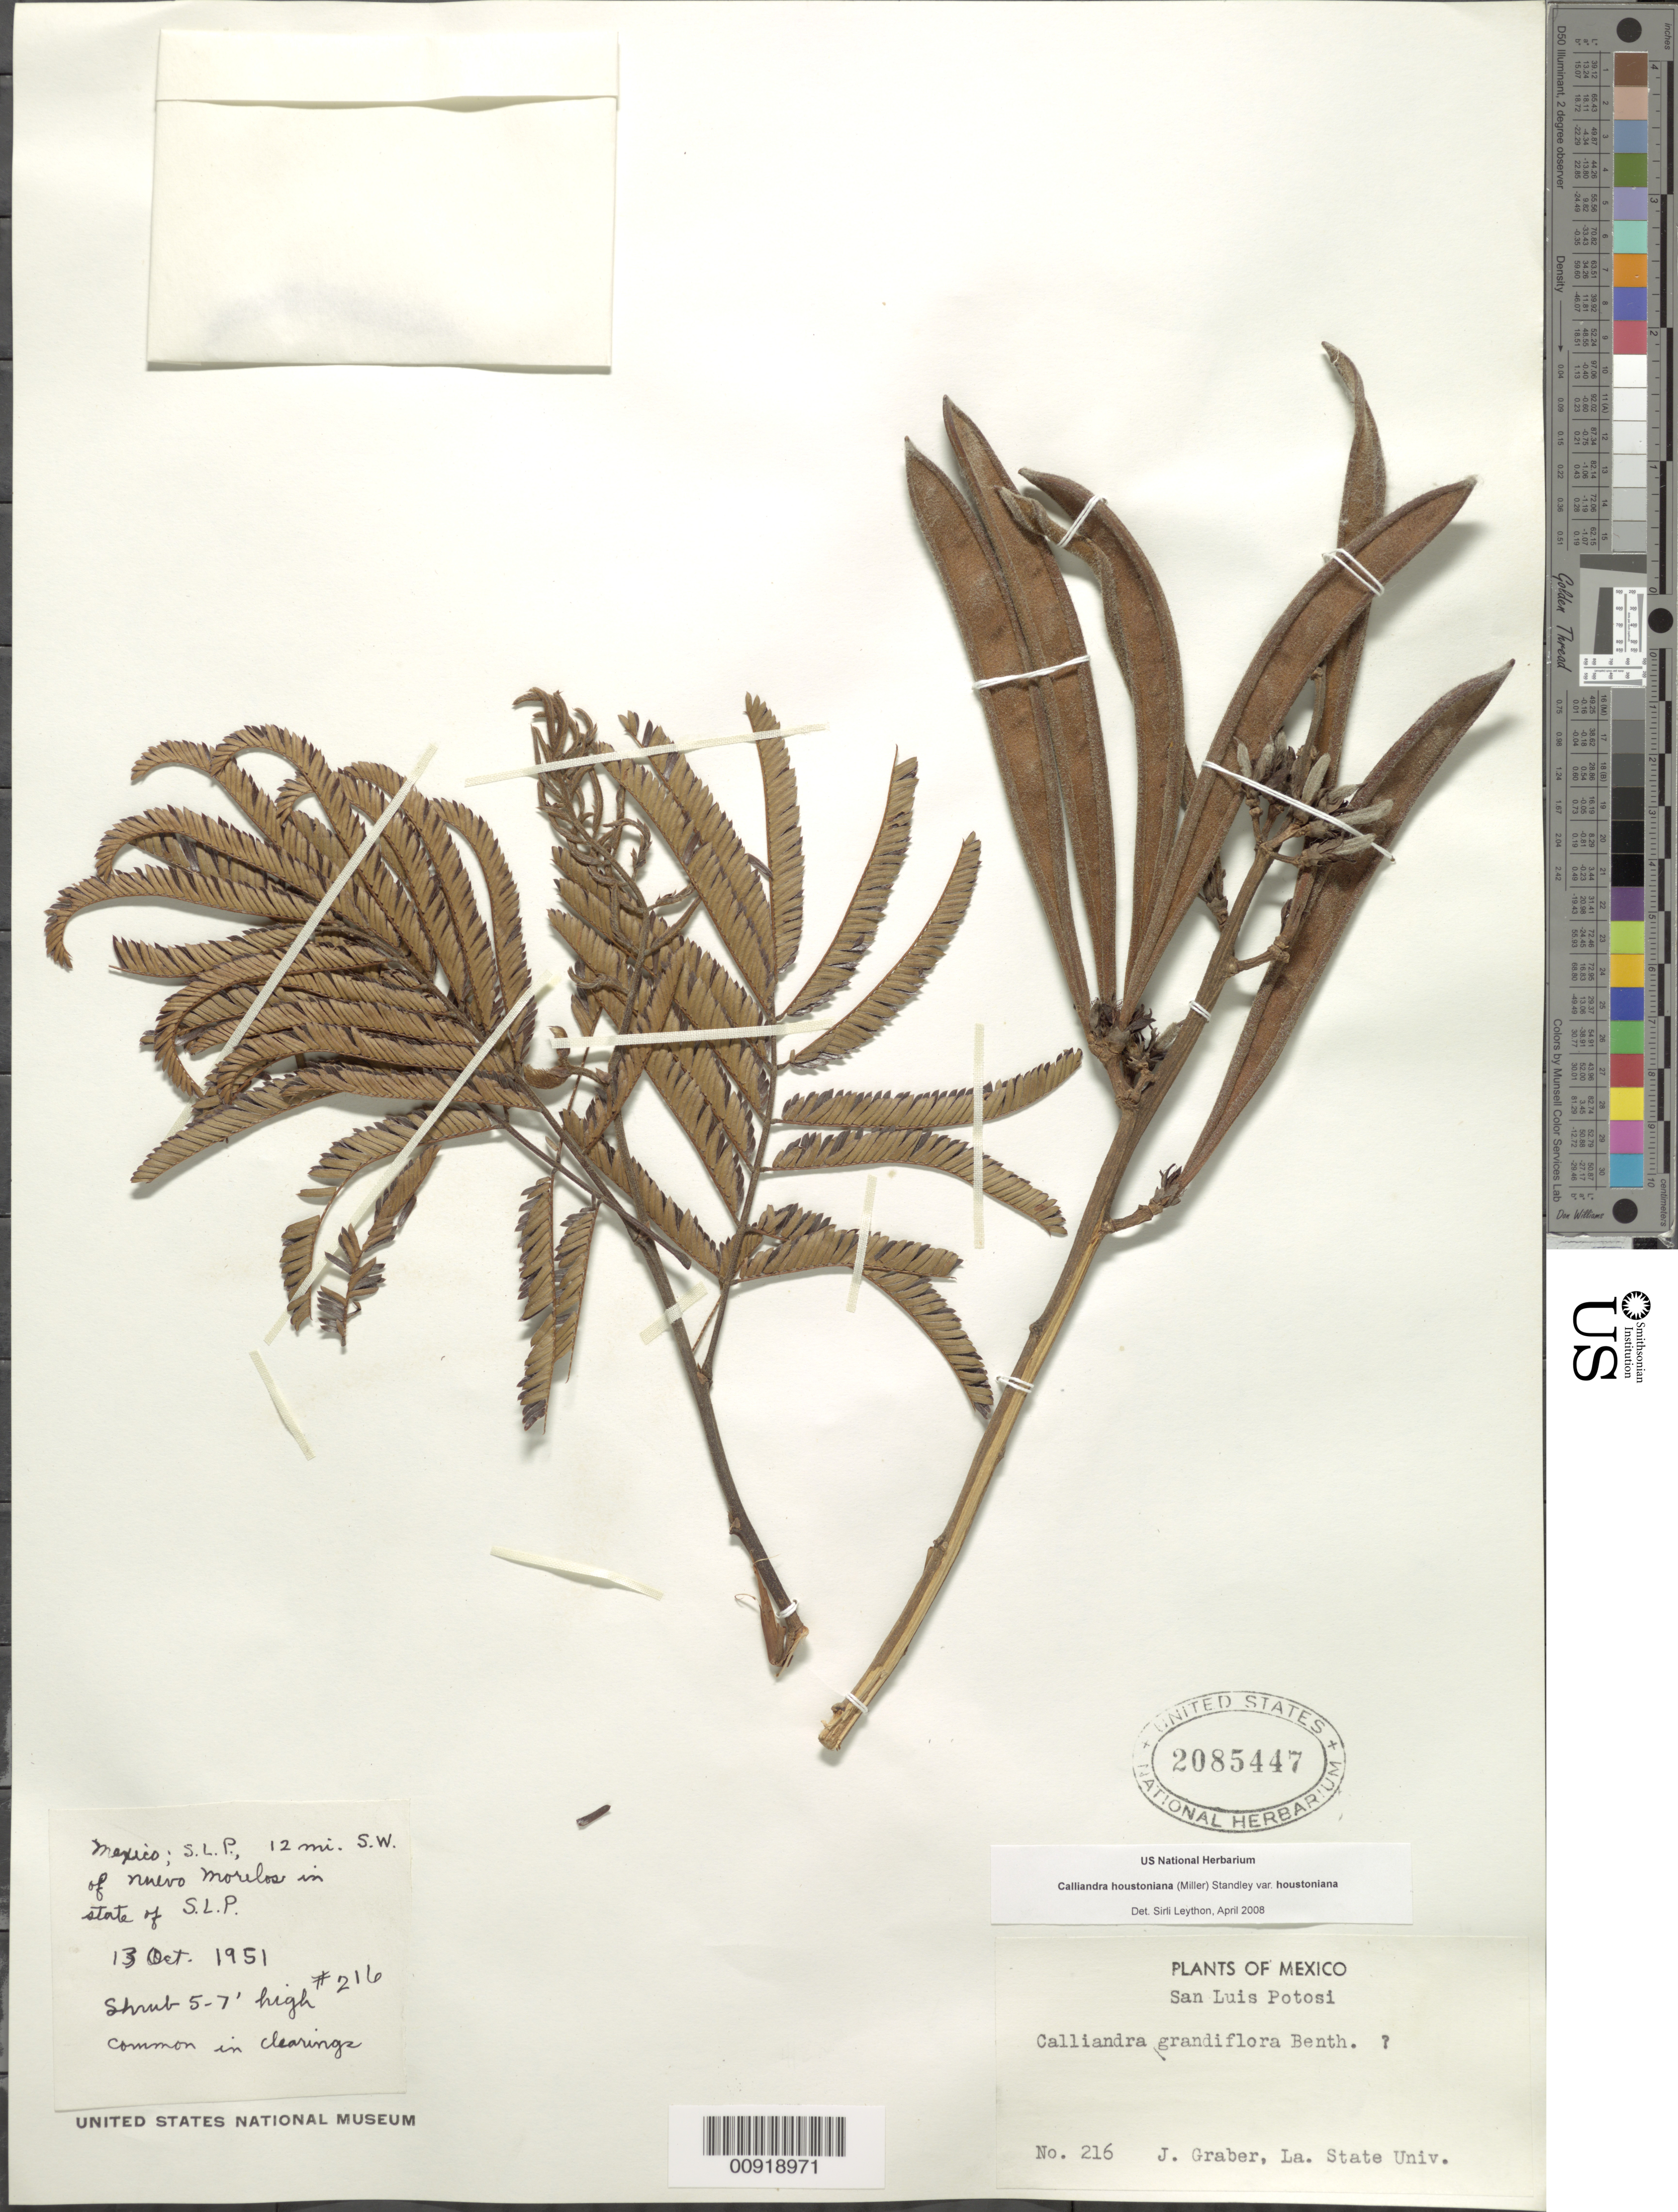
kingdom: Plantae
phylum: Tracheophyta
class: Magnoliopsida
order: Fabales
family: Fabaceae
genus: Calliandra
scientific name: Calliandra houstoniana var. houstoniana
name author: (Mill.) Standl.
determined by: Leython, S.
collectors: J. Graber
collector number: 216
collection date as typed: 13 Oct 1951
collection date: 1951-10-13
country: Mexico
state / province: San Luis Potosí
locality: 12 mi. SW of Nuevo Morelos in State of San Luis Potosí.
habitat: Common in clearings.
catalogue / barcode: US 2085447